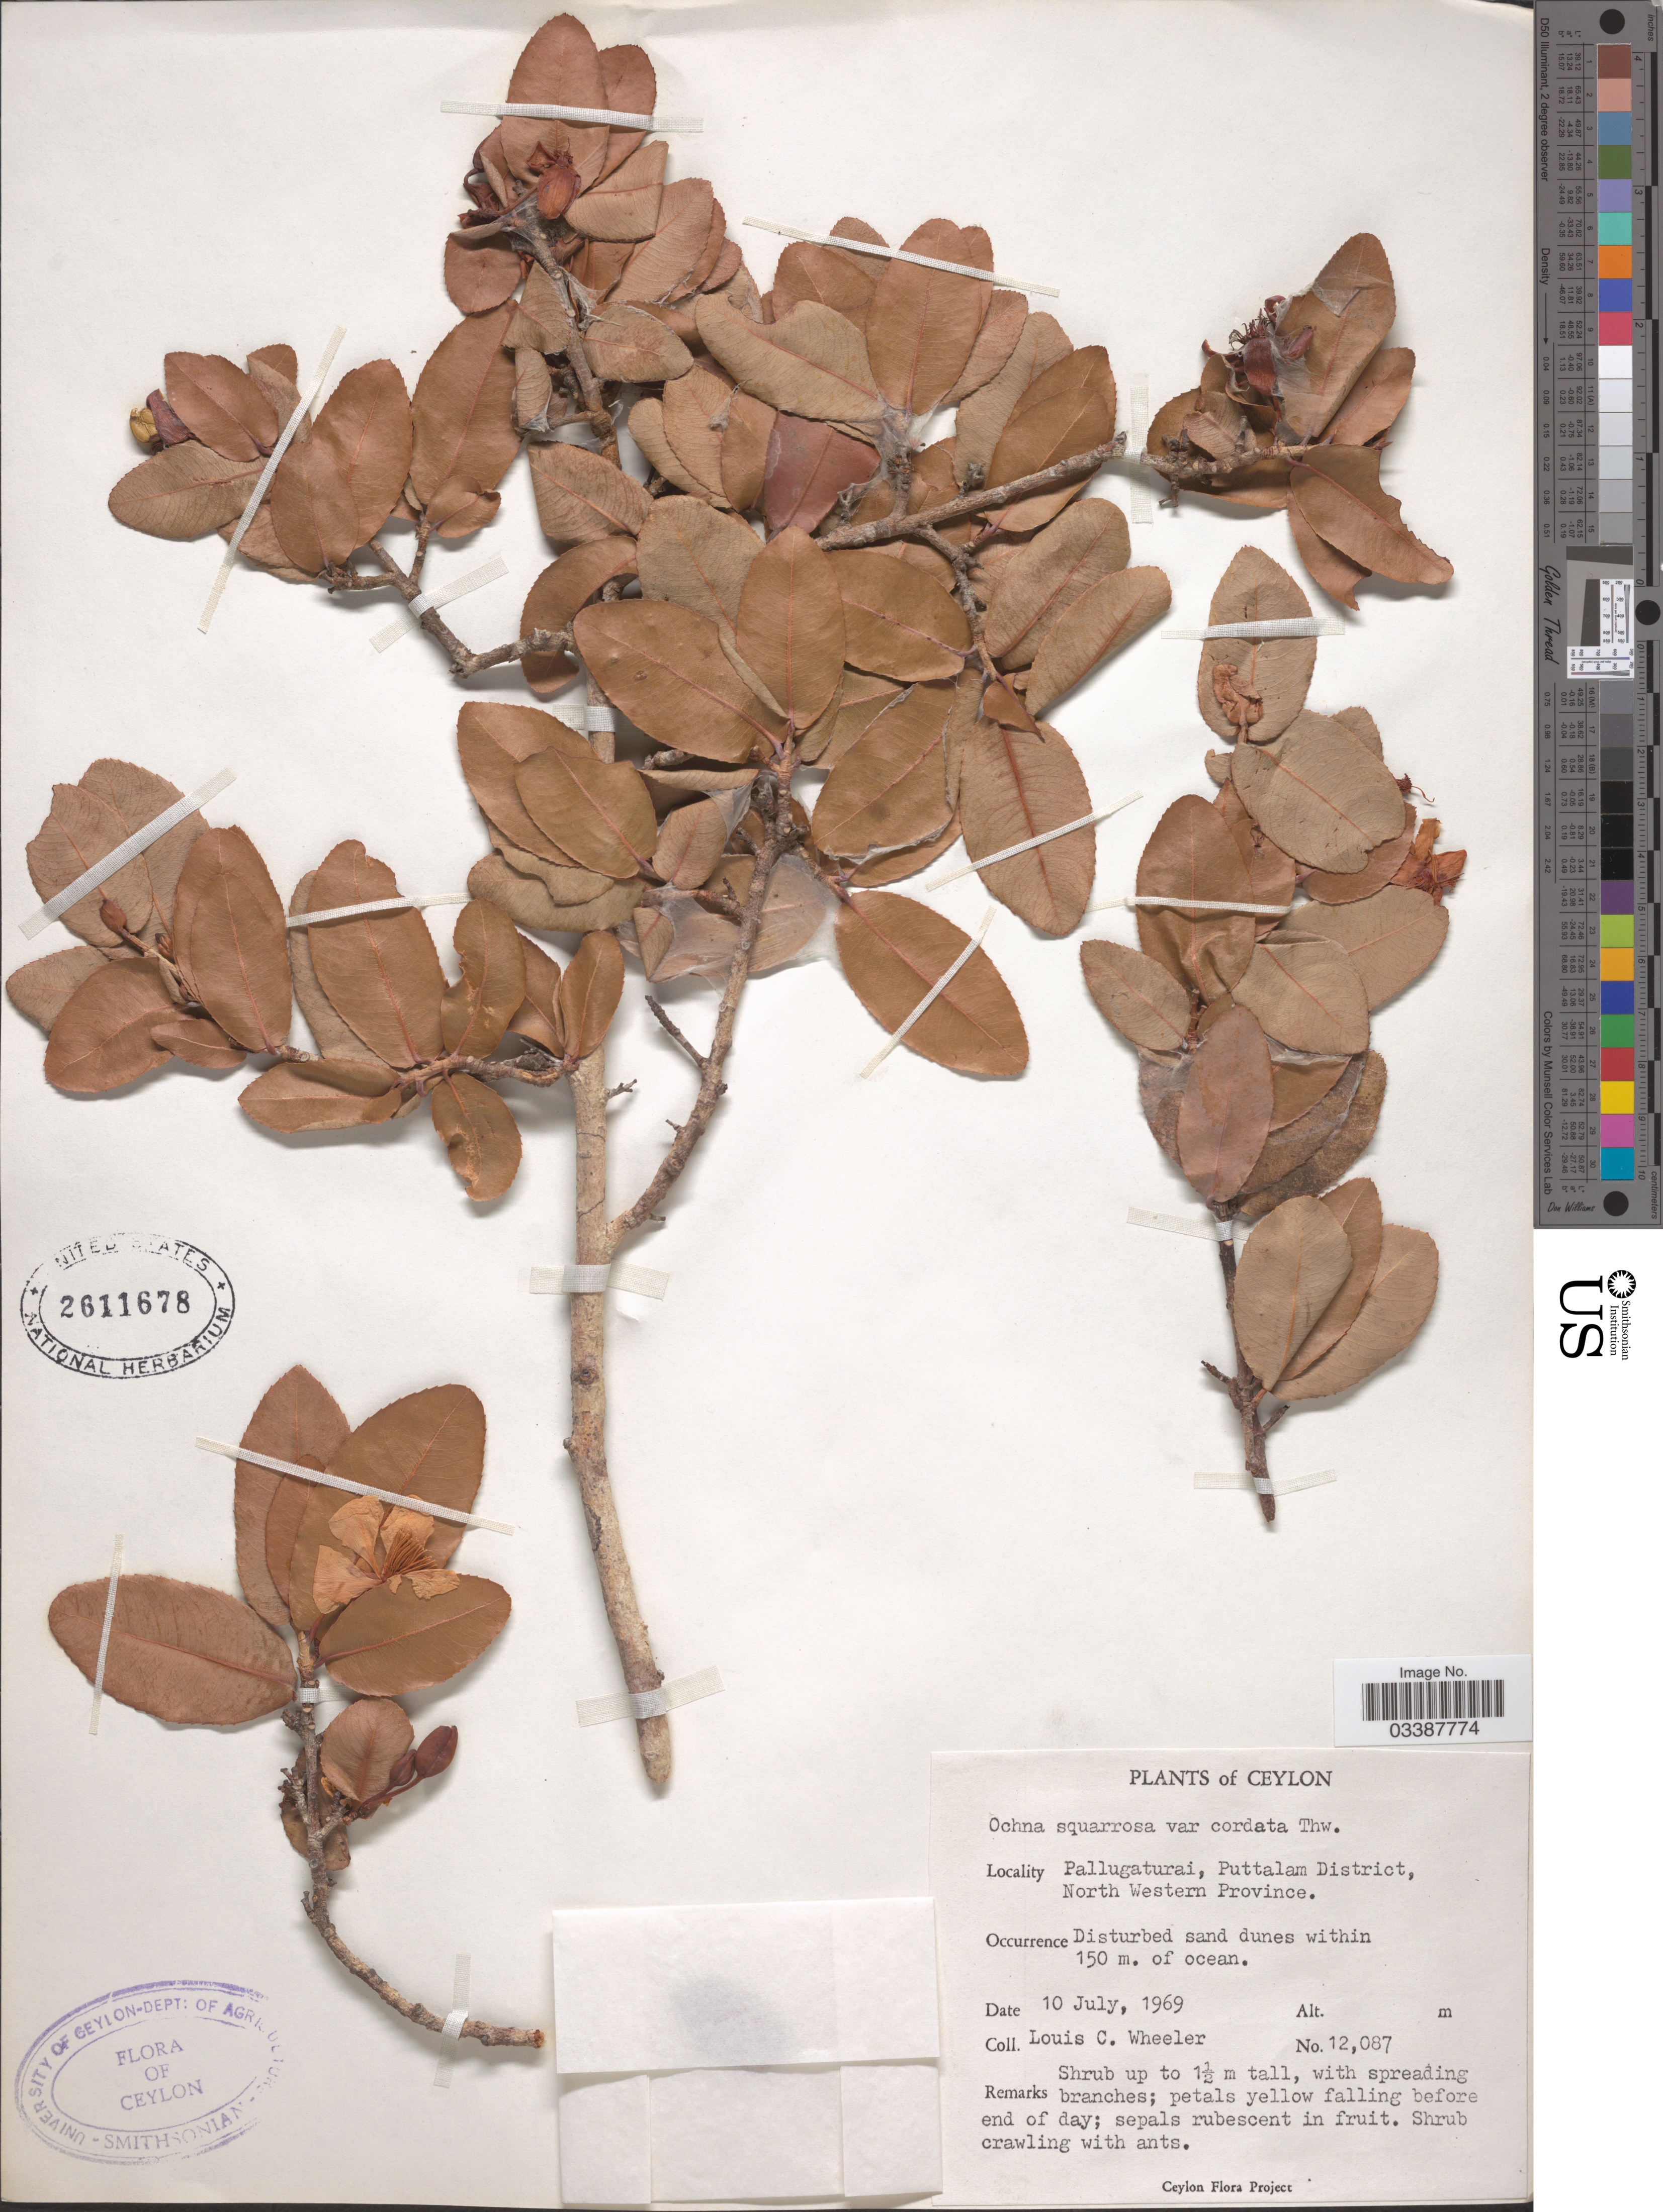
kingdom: Plantae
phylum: Tracheophyta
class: Magnoliopsida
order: Malpighiales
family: Ochnaceae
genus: Ochna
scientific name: Ochna squarrosa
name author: L.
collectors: L. C. Wheeler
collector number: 12087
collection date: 1969-07-10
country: Sri Lanka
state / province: North Western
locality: Ceylon. Pallugaturai, Puttalam District.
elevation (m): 150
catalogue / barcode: US 2611678